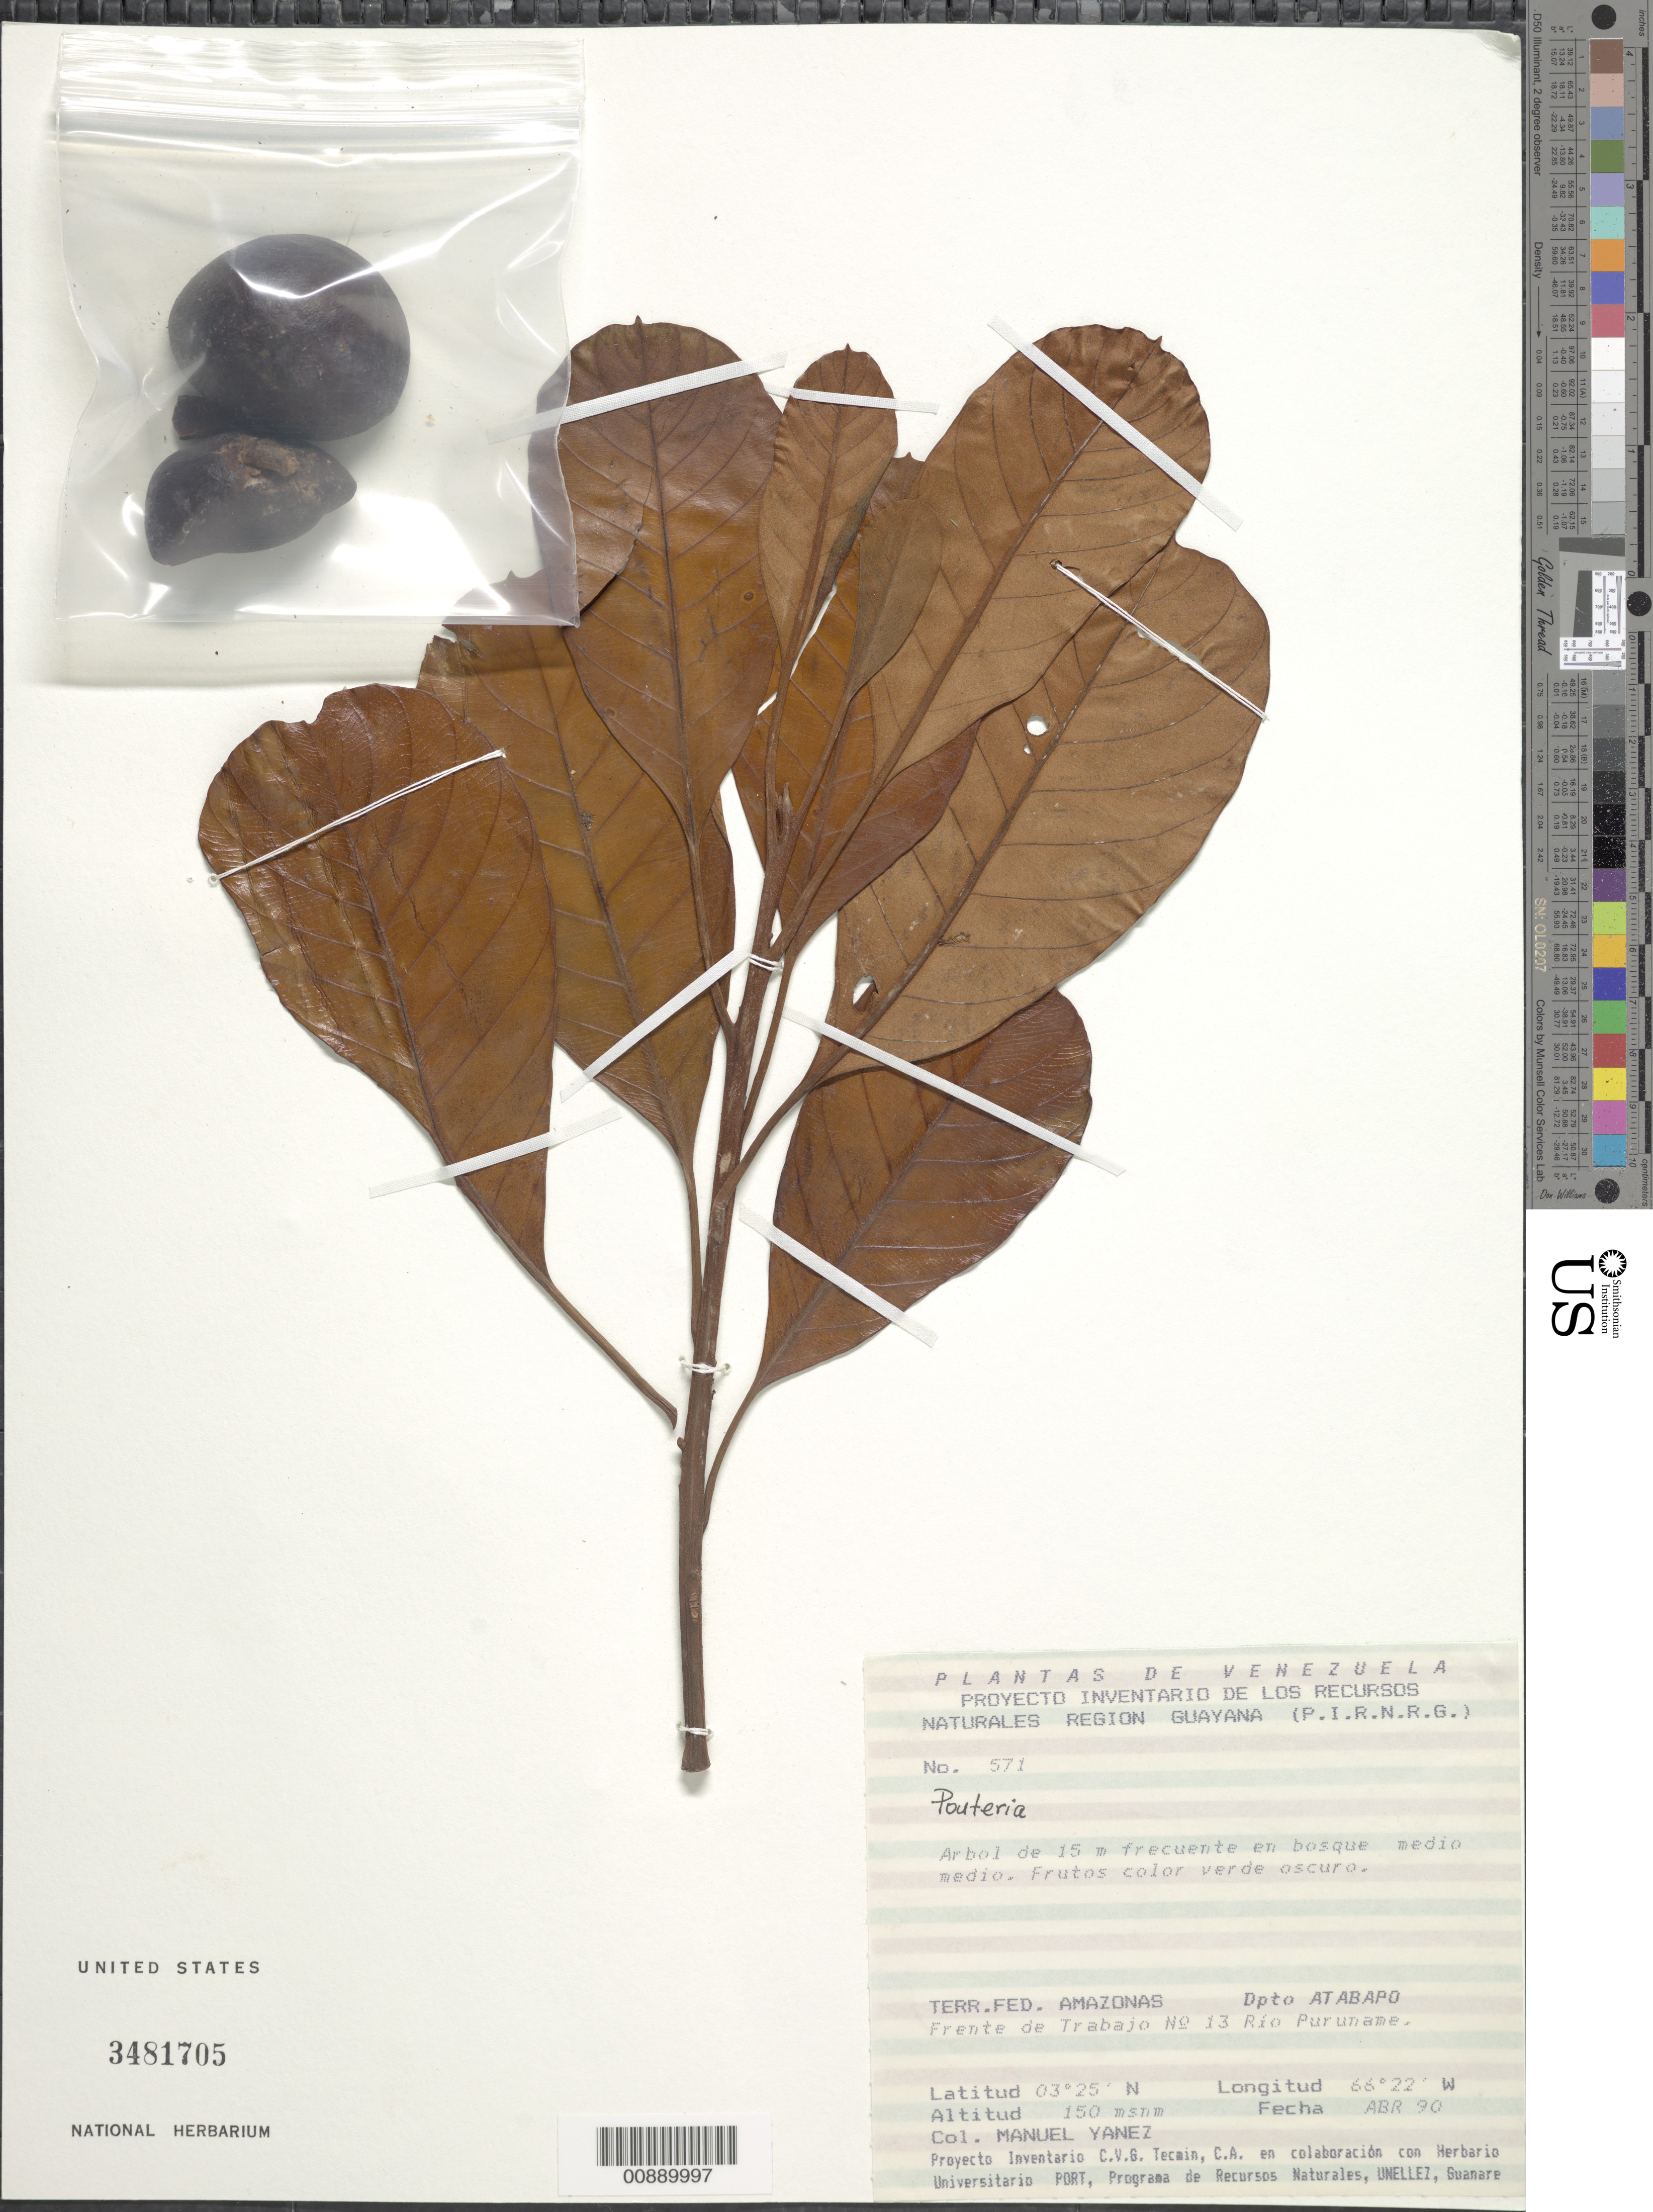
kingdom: Plantae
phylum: Tracheophyta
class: Magnoliopsida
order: Ericales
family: Sapotaceae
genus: Pouteria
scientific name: Pouteria sp.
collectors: M. Yanez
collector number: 571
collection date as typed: Apr-90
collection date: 1990-04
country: Venezuela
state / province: Amazonas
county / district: Atabapo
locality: Río Puruname, frente de Trabajo No. 13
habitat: Bosque medio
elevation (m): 150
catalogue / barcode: US 3481705